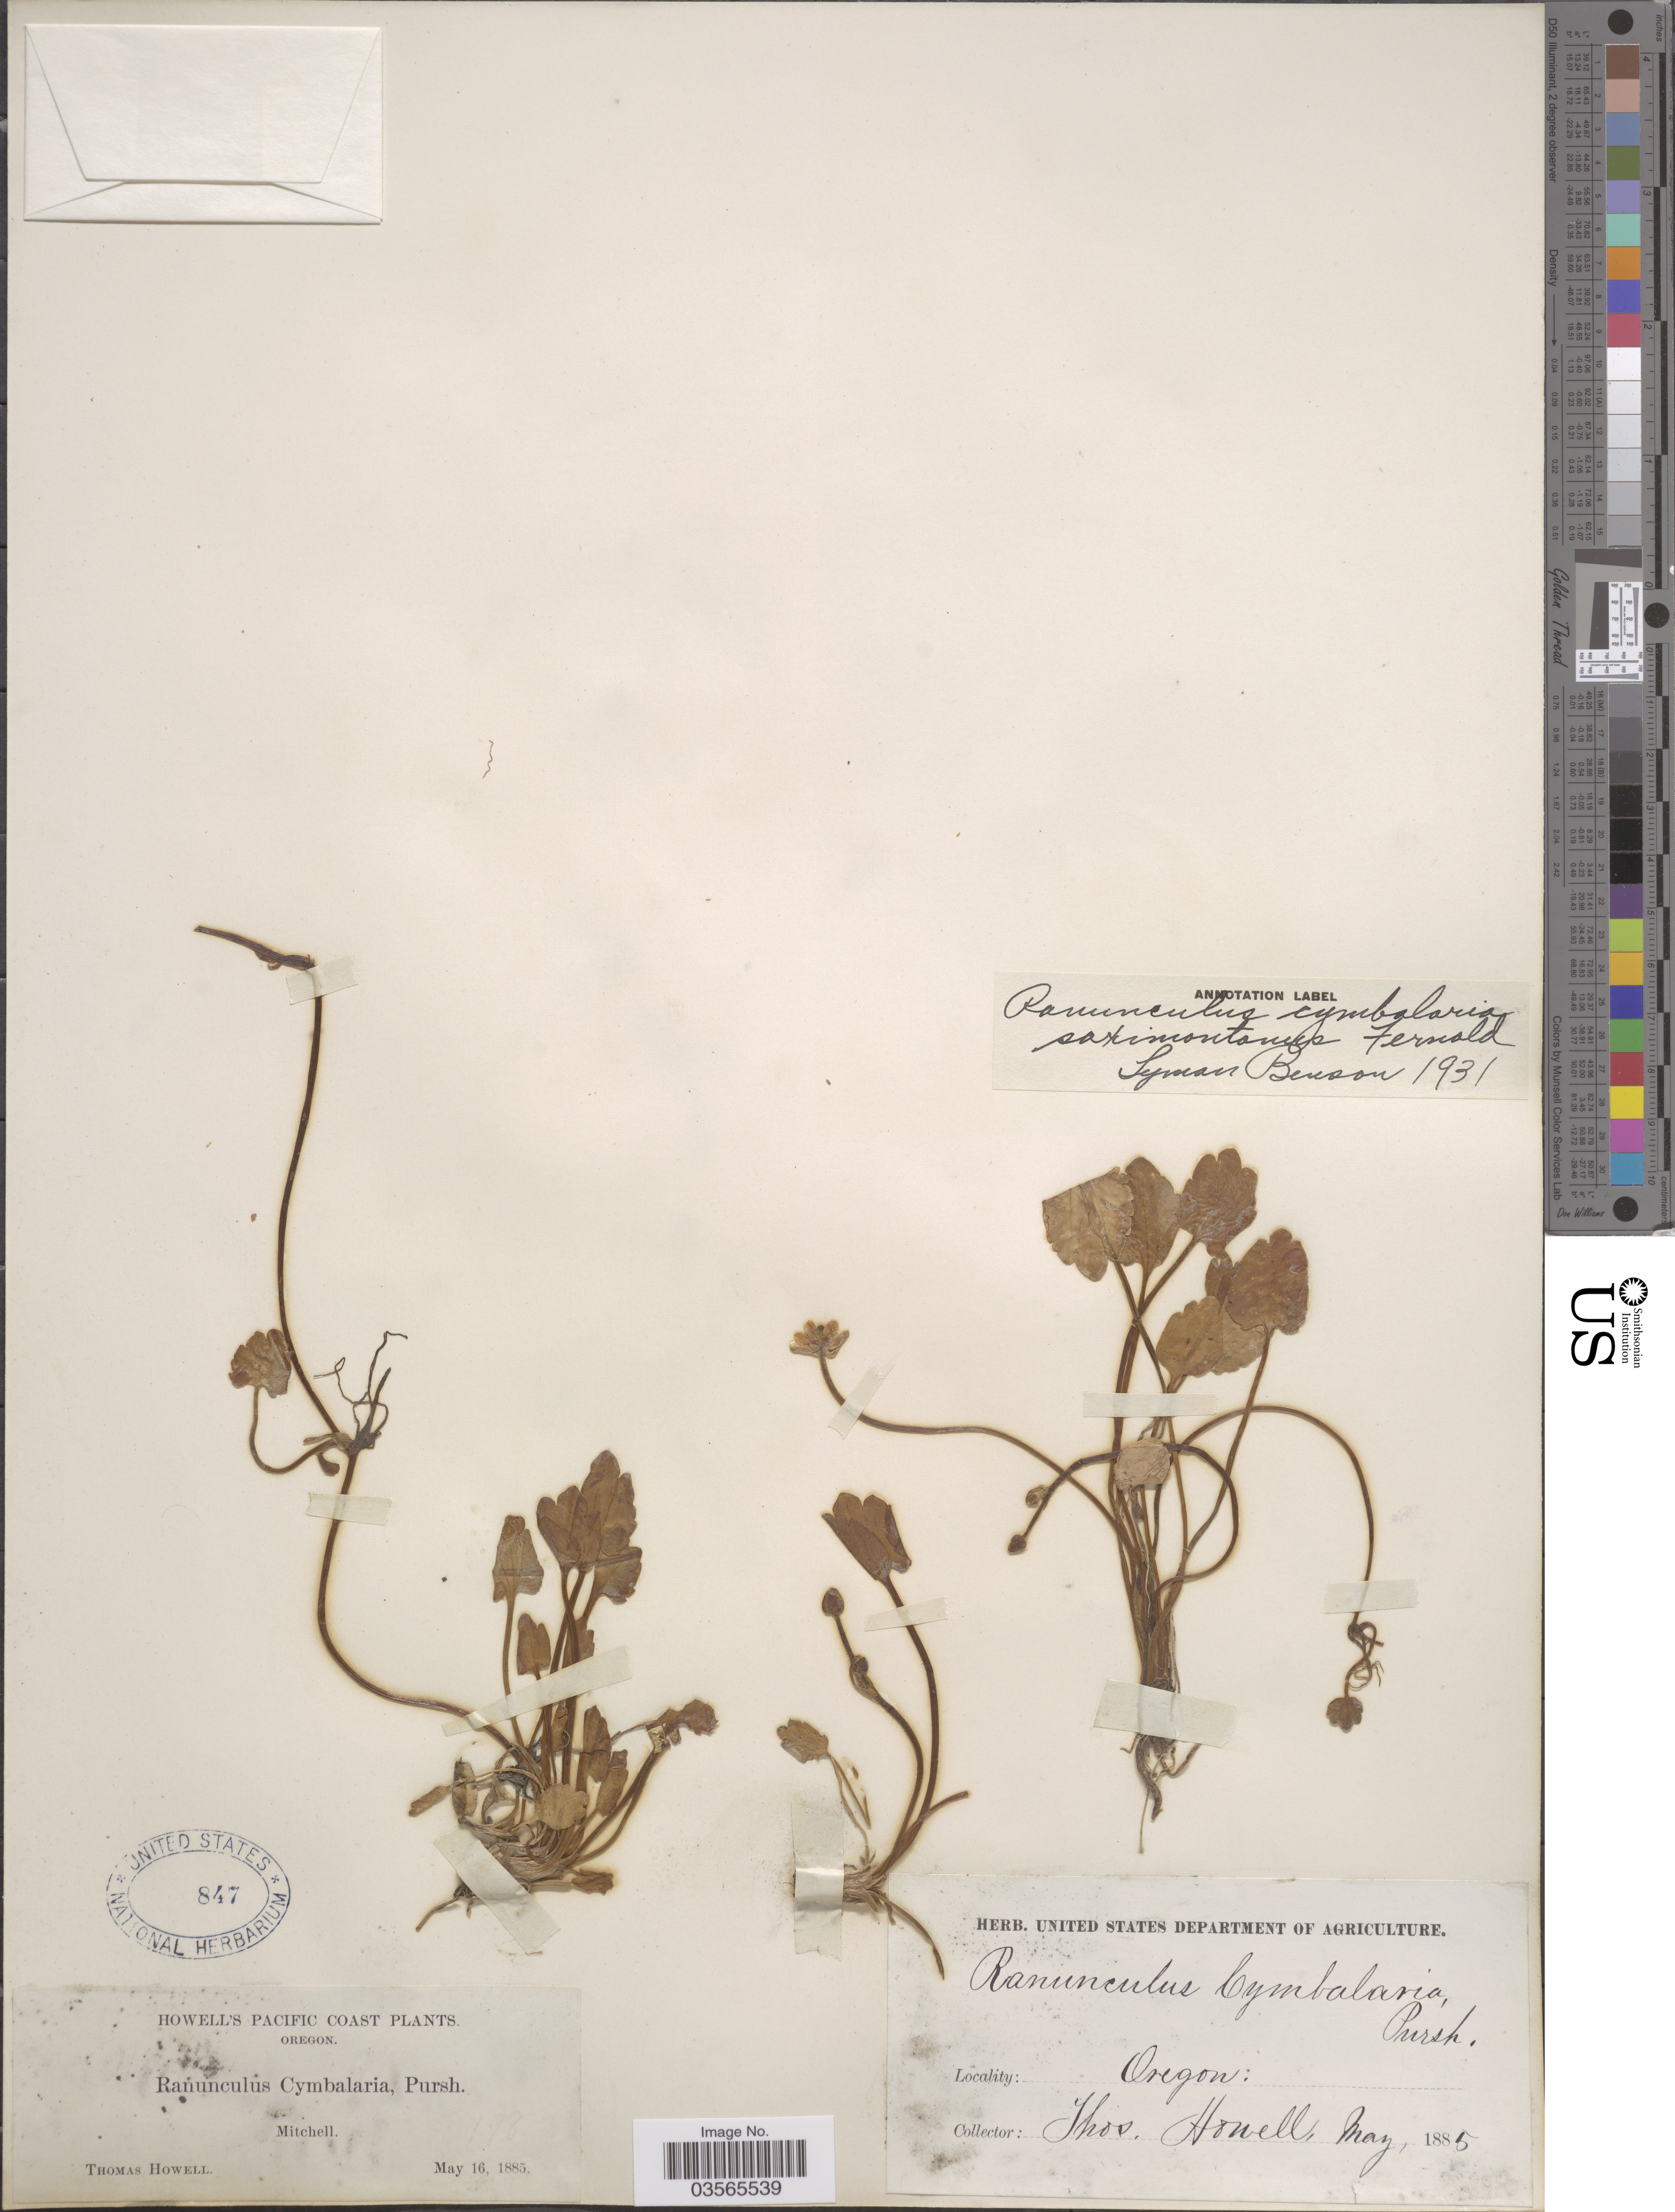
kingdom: Plantae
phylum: Tracheophyta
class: Magnoliopsida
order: Ranunculales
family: Ranunculaceae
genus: Halerpestes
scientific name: Halerpestes cymbalaria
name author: (Pursh) Greene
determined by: Strong, M. T., (US), Smithsonian Institution - National Museum of Natural History (UNITED STATES)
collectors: T. Howell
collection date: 1885-05-16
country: United States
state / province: Oregon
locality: Pacific Coast. Mitchell.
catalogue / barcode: US 847